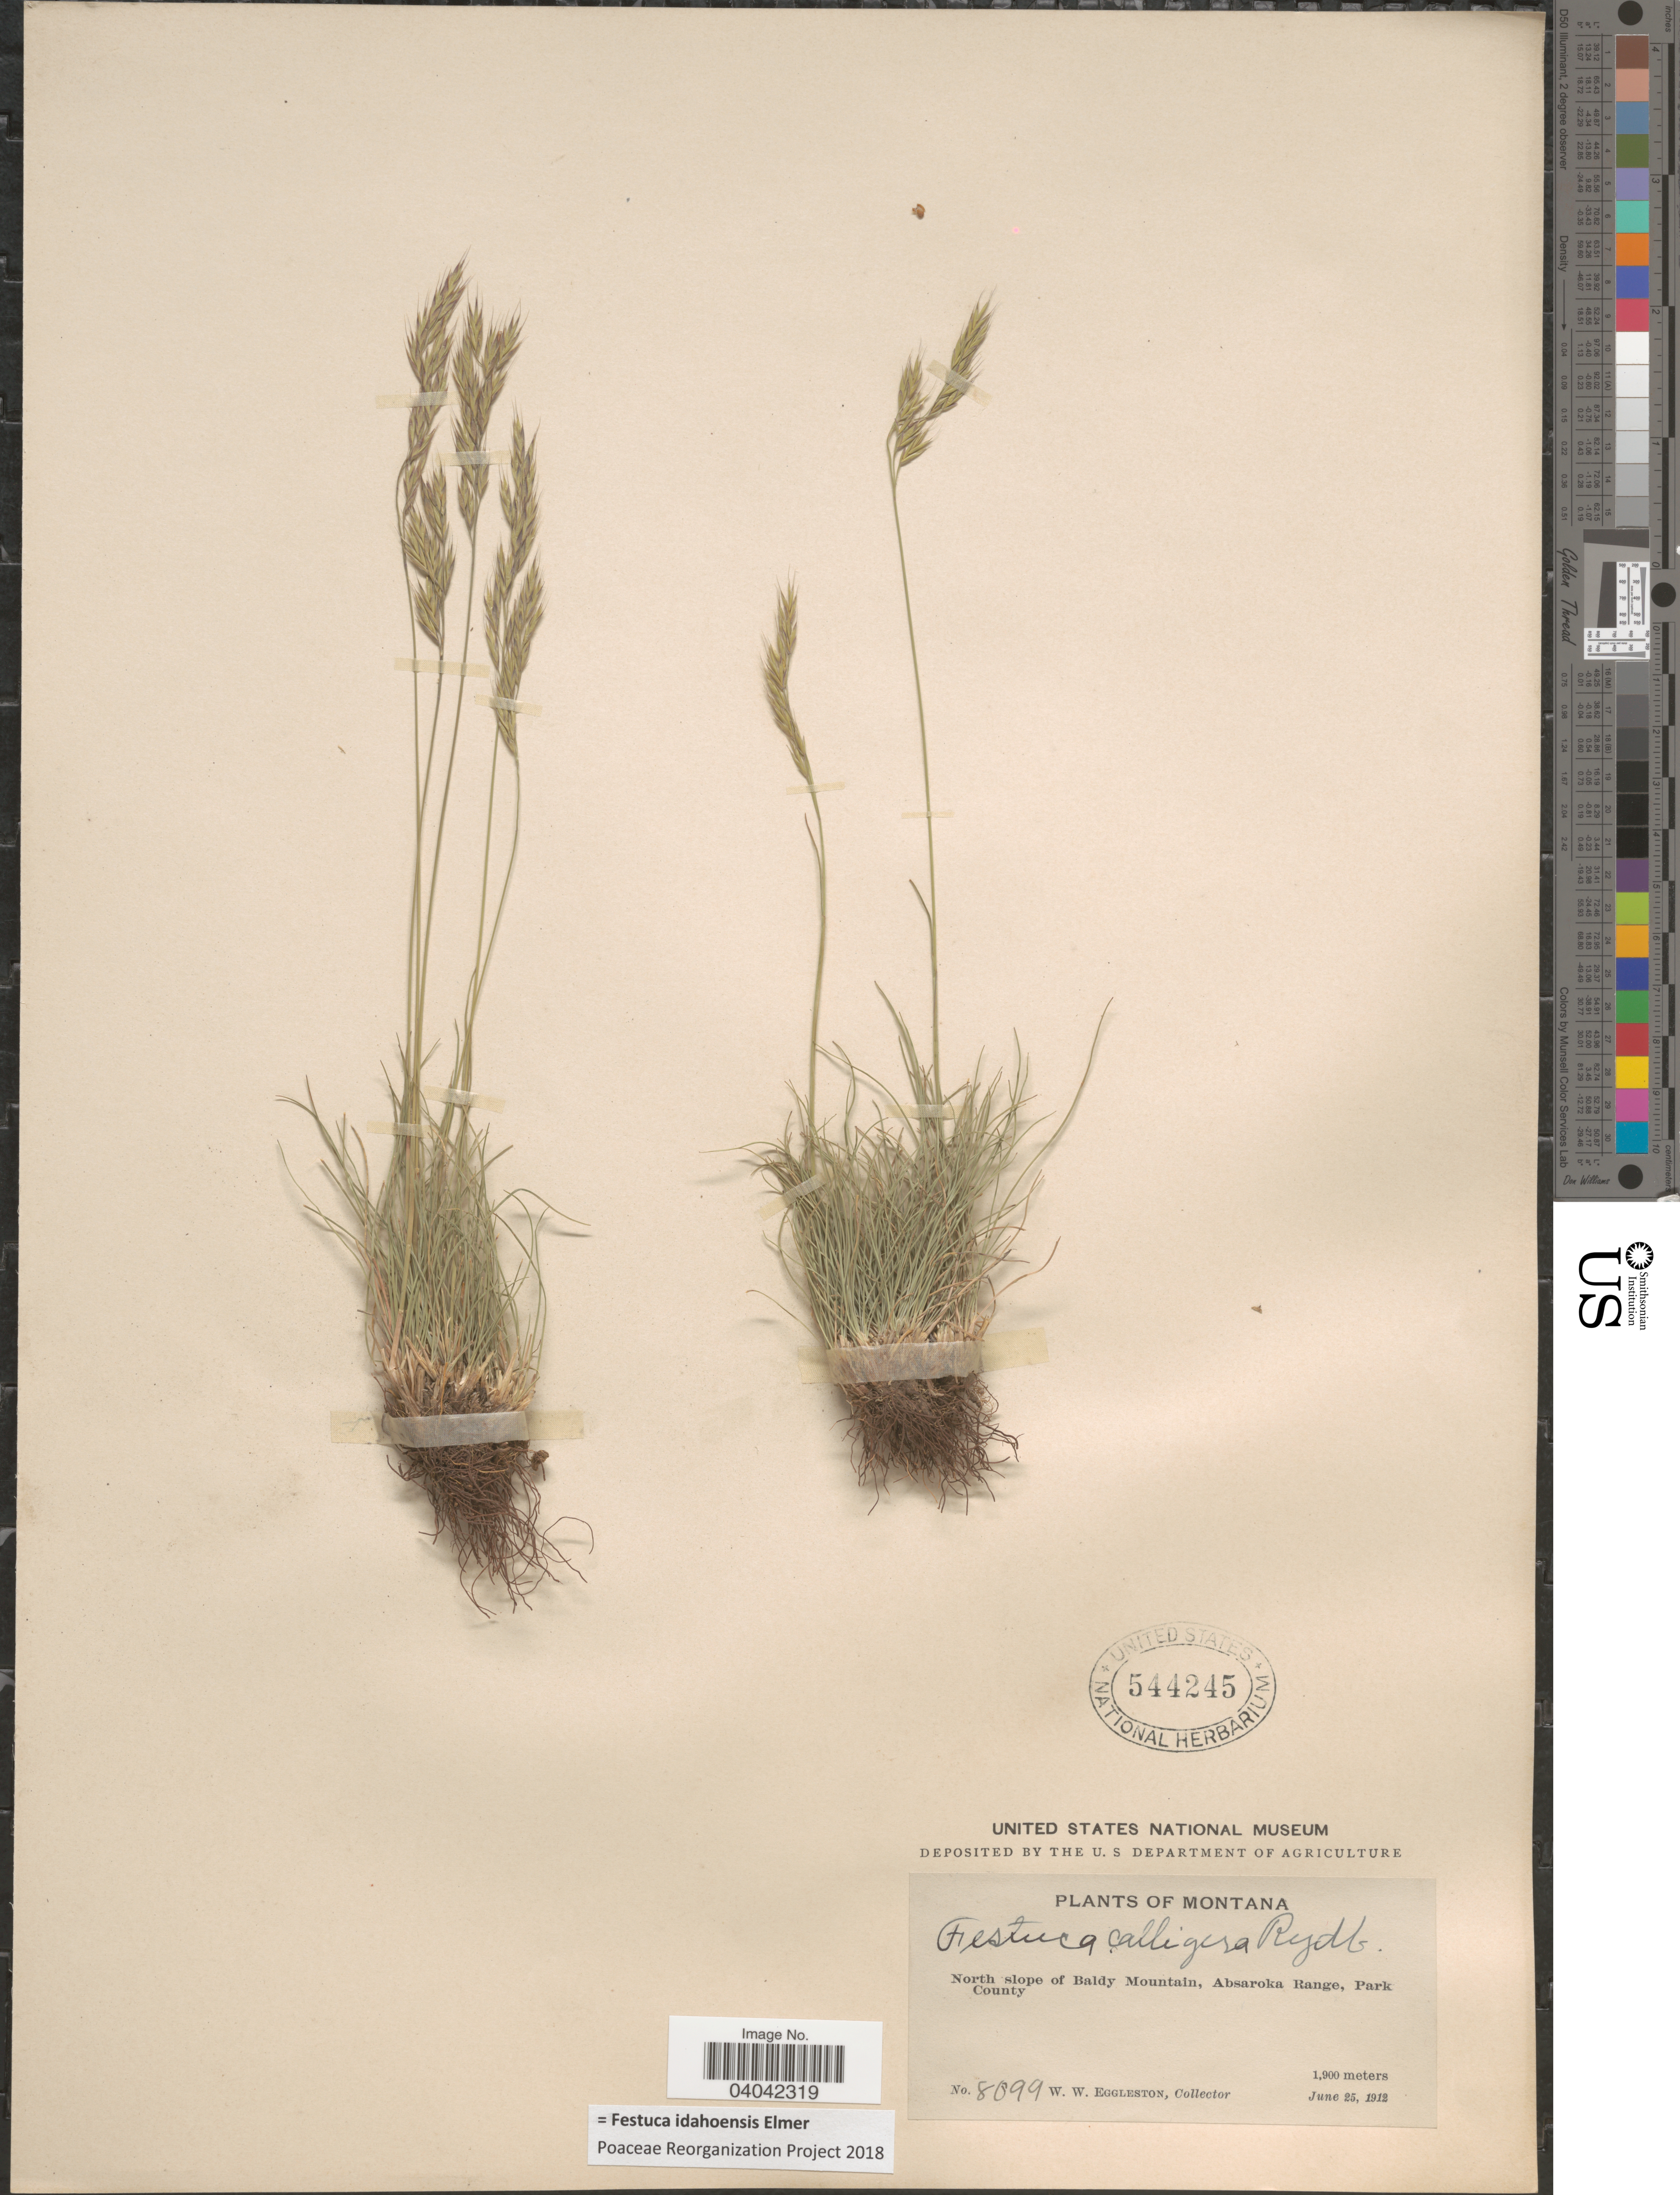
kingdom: Plantae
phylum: Tracheophyta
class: Liliopsida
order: Poales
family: Poaceae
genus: Festuca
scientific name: Festuca idahoensis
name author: Elmer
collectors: W. W. Eggleston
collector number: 8099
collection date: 1912-06-25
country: United States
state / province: Montana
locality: North slope of Baldy Mountain, Absaroka Range, Park County.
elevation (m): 1900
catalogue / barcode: US 544245